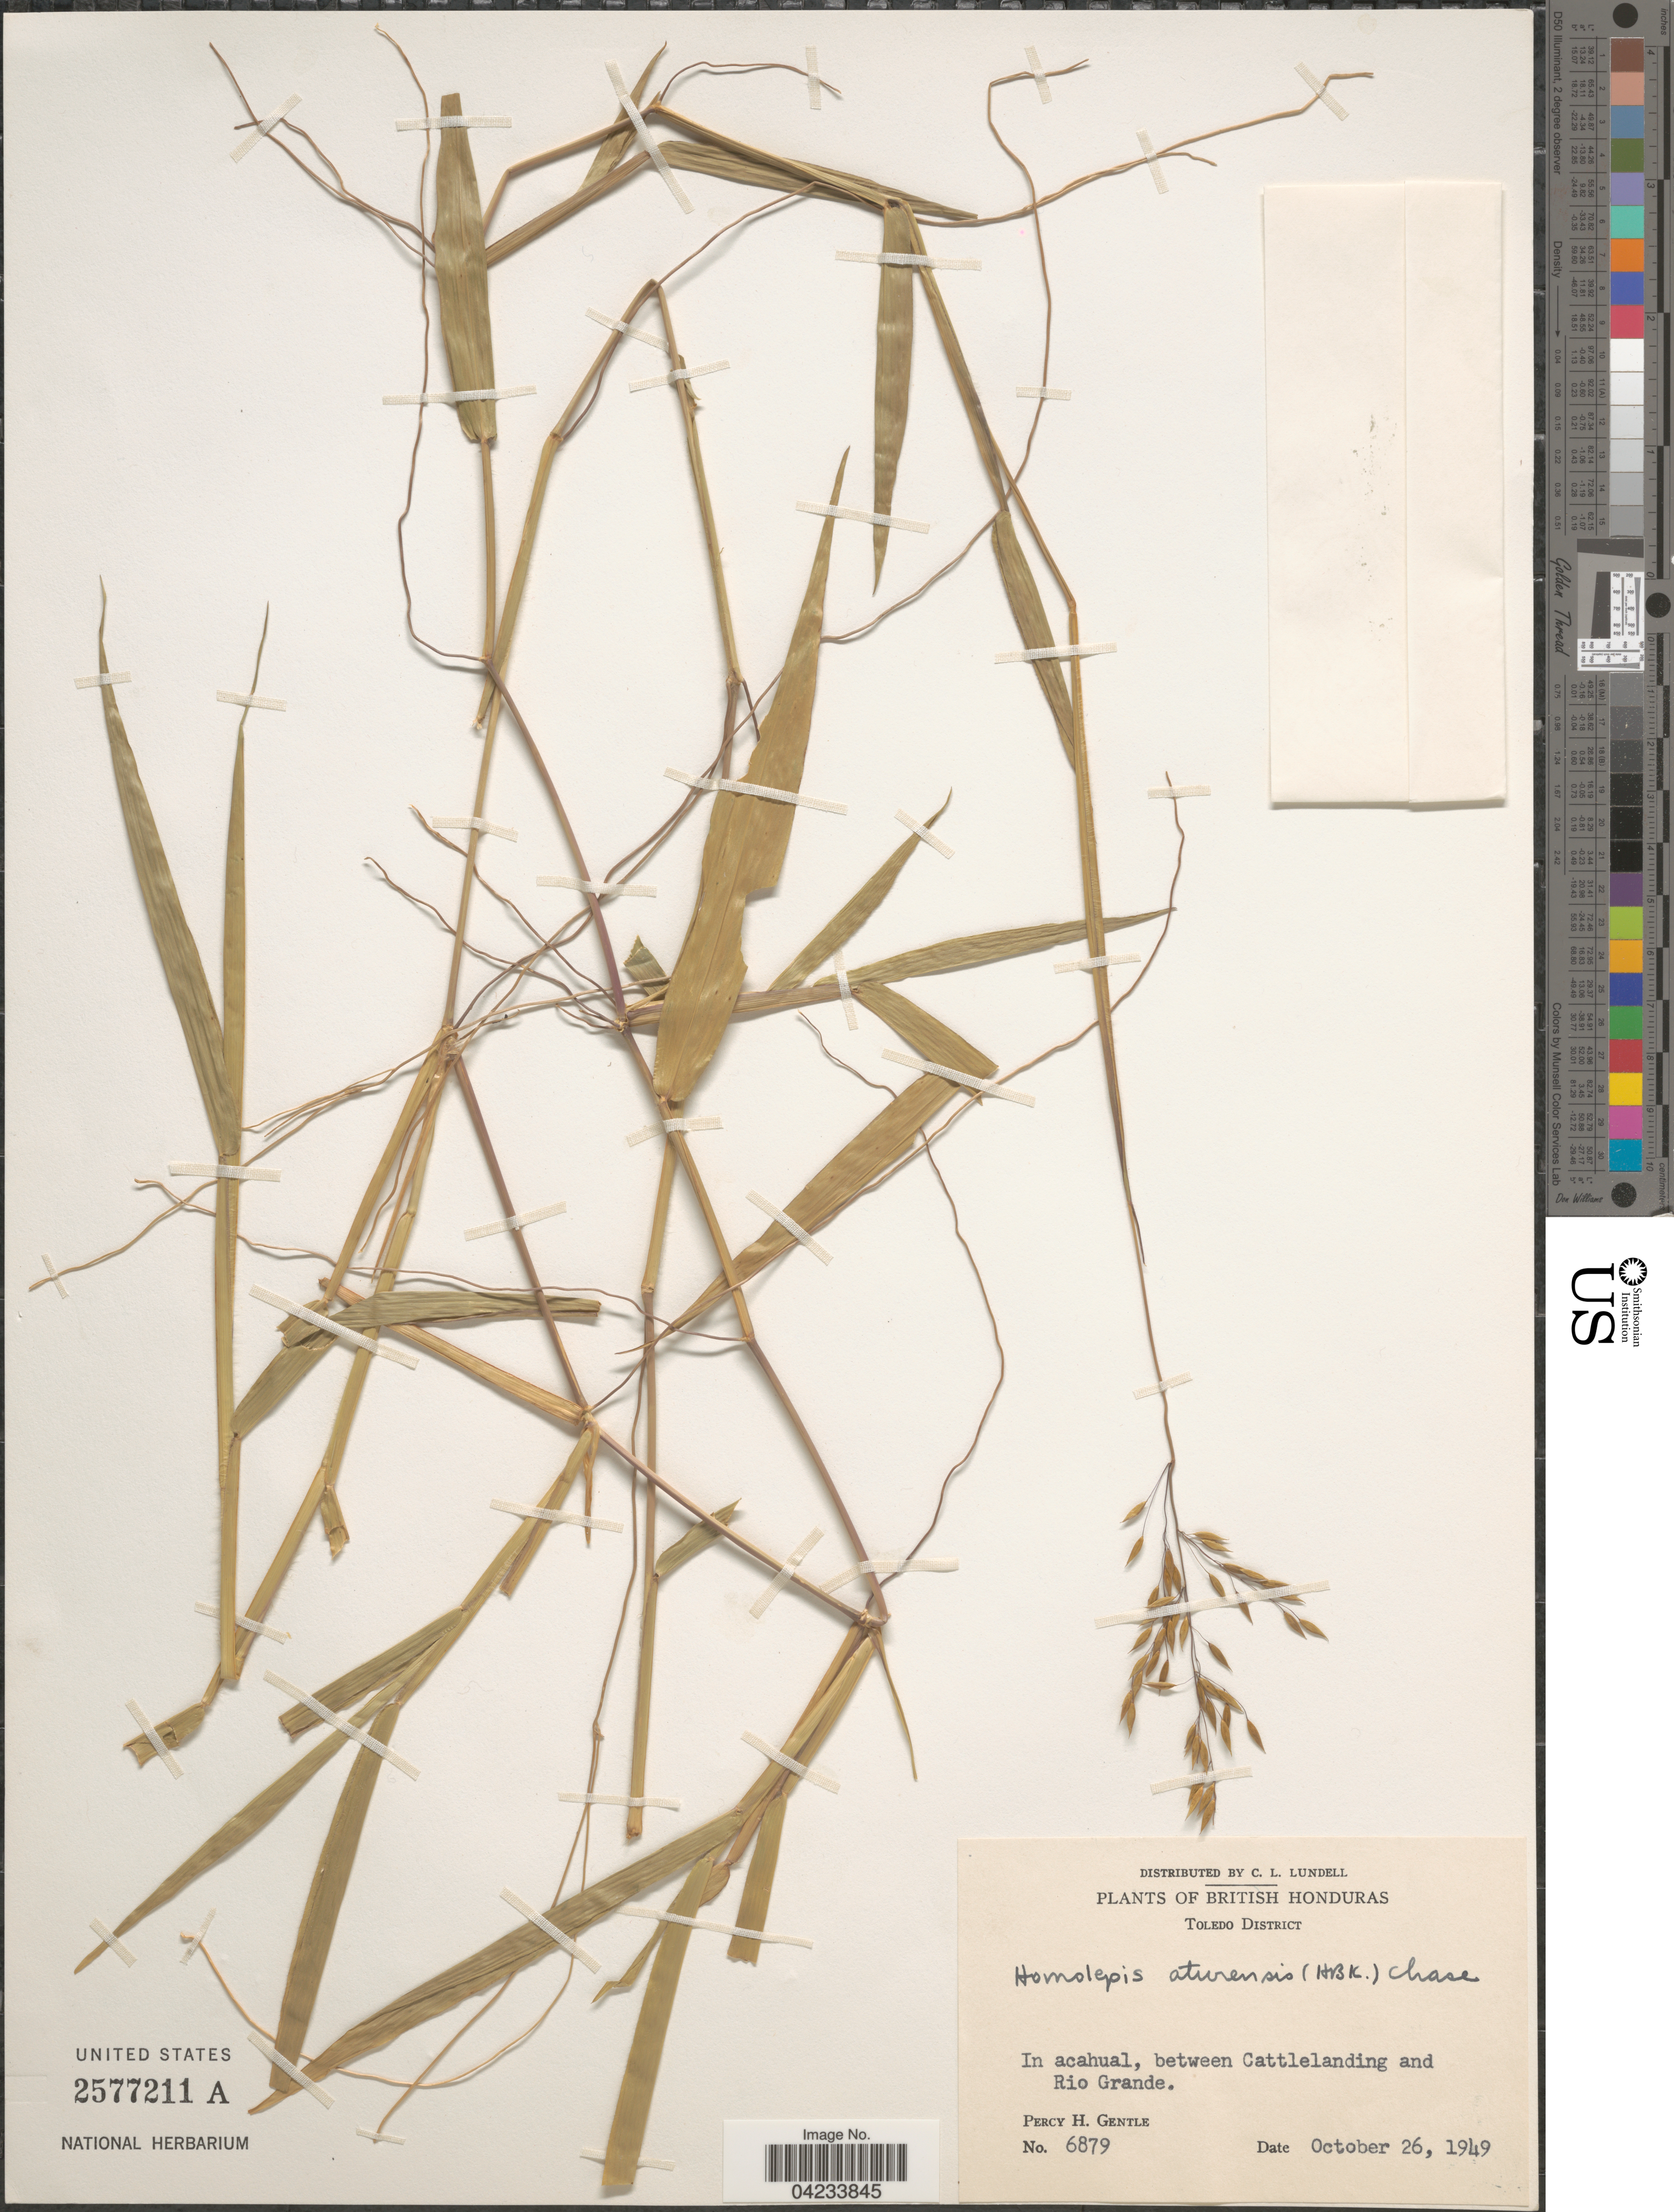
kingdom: Plantae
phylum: Tracheophyta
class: Liliopsida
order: Poales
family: Poaceae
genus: Homolepis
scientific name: Homolepis aturensis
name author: (Kunth) Chase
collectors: P. H. Gentle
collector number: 6879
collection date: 1949-10-26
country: Belize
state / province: Toledo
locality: British Honduras. Toledo District. In acahual, between Cattlelanding and Rio Grande.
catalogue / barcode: US 2577211A